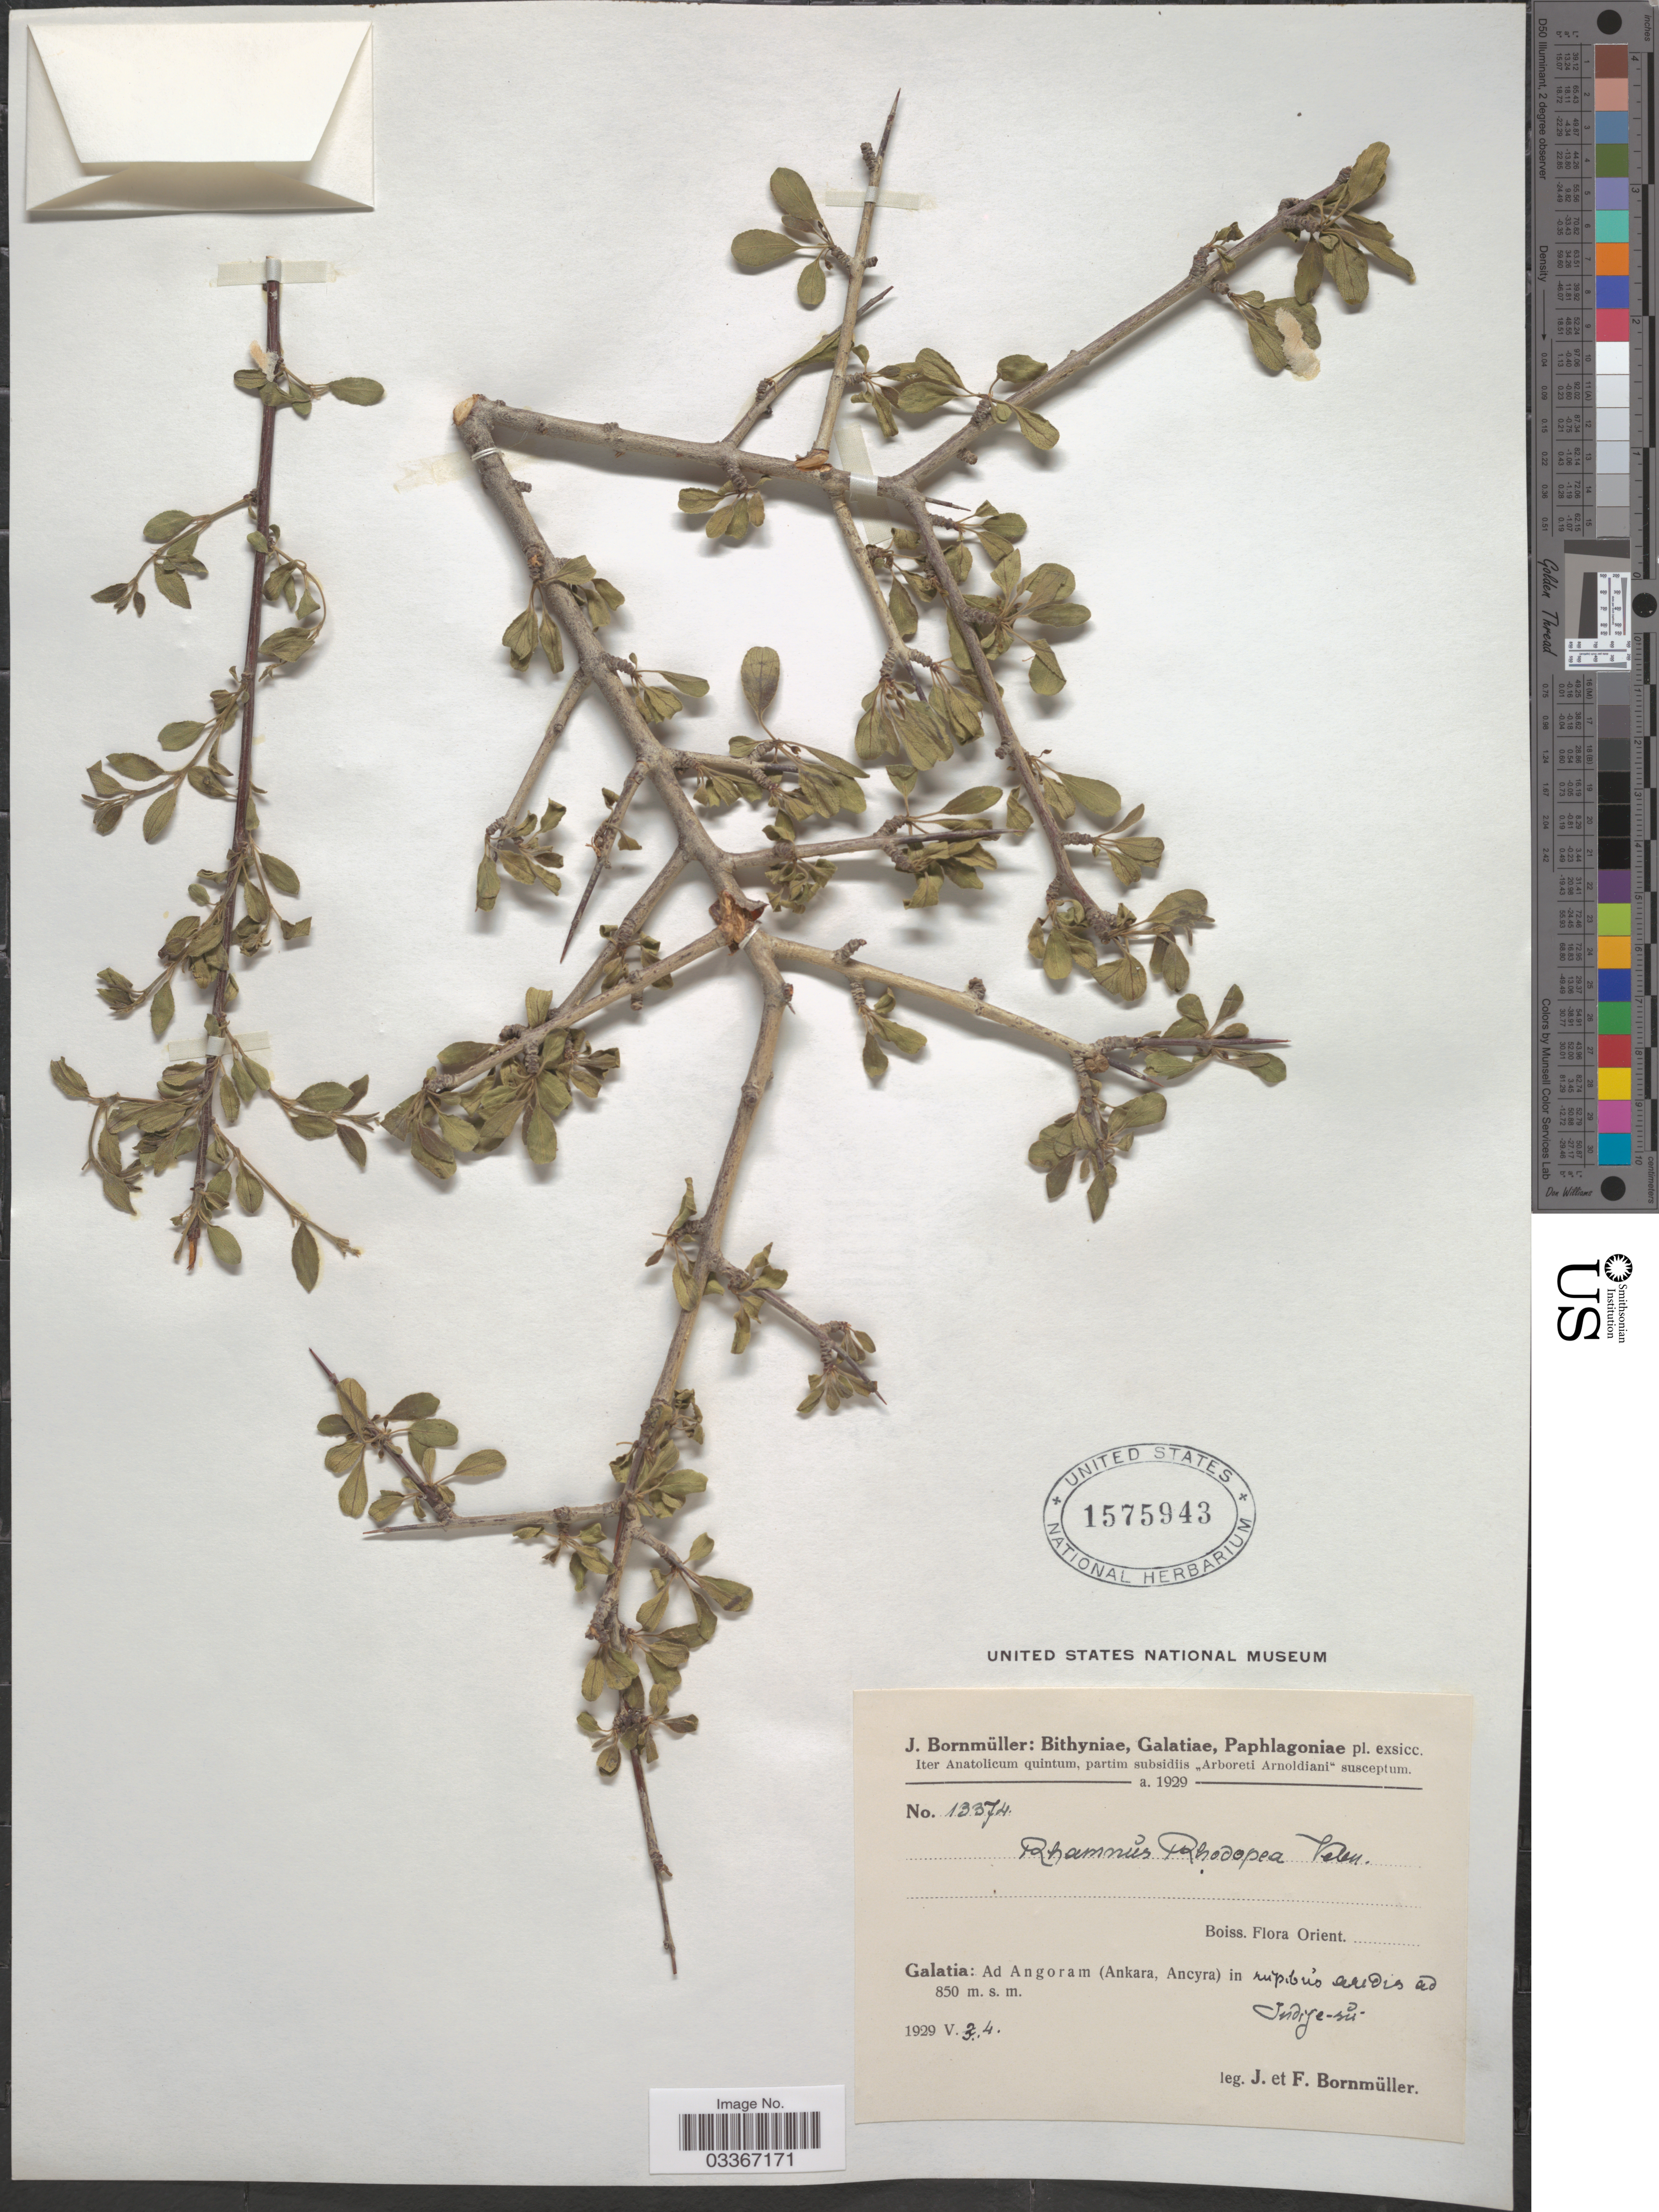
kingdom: Plantae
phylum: Tracheophyta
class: Magnoliopsida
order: Rosales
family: Rhamnaceae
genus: Rhamnus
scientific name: Rhamnus rhodopea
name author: Velen.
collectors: J. Bornmüller & F. Bornmüller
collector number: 13374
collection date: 1929-05-03/1929-05-04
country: Turkey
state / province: Ankara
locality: Galatia: Ad Angoram (Ankara, Ancyra) in rupibus aridis ad Indije-su [interpreted].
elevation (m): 850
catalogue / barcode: US 1575943